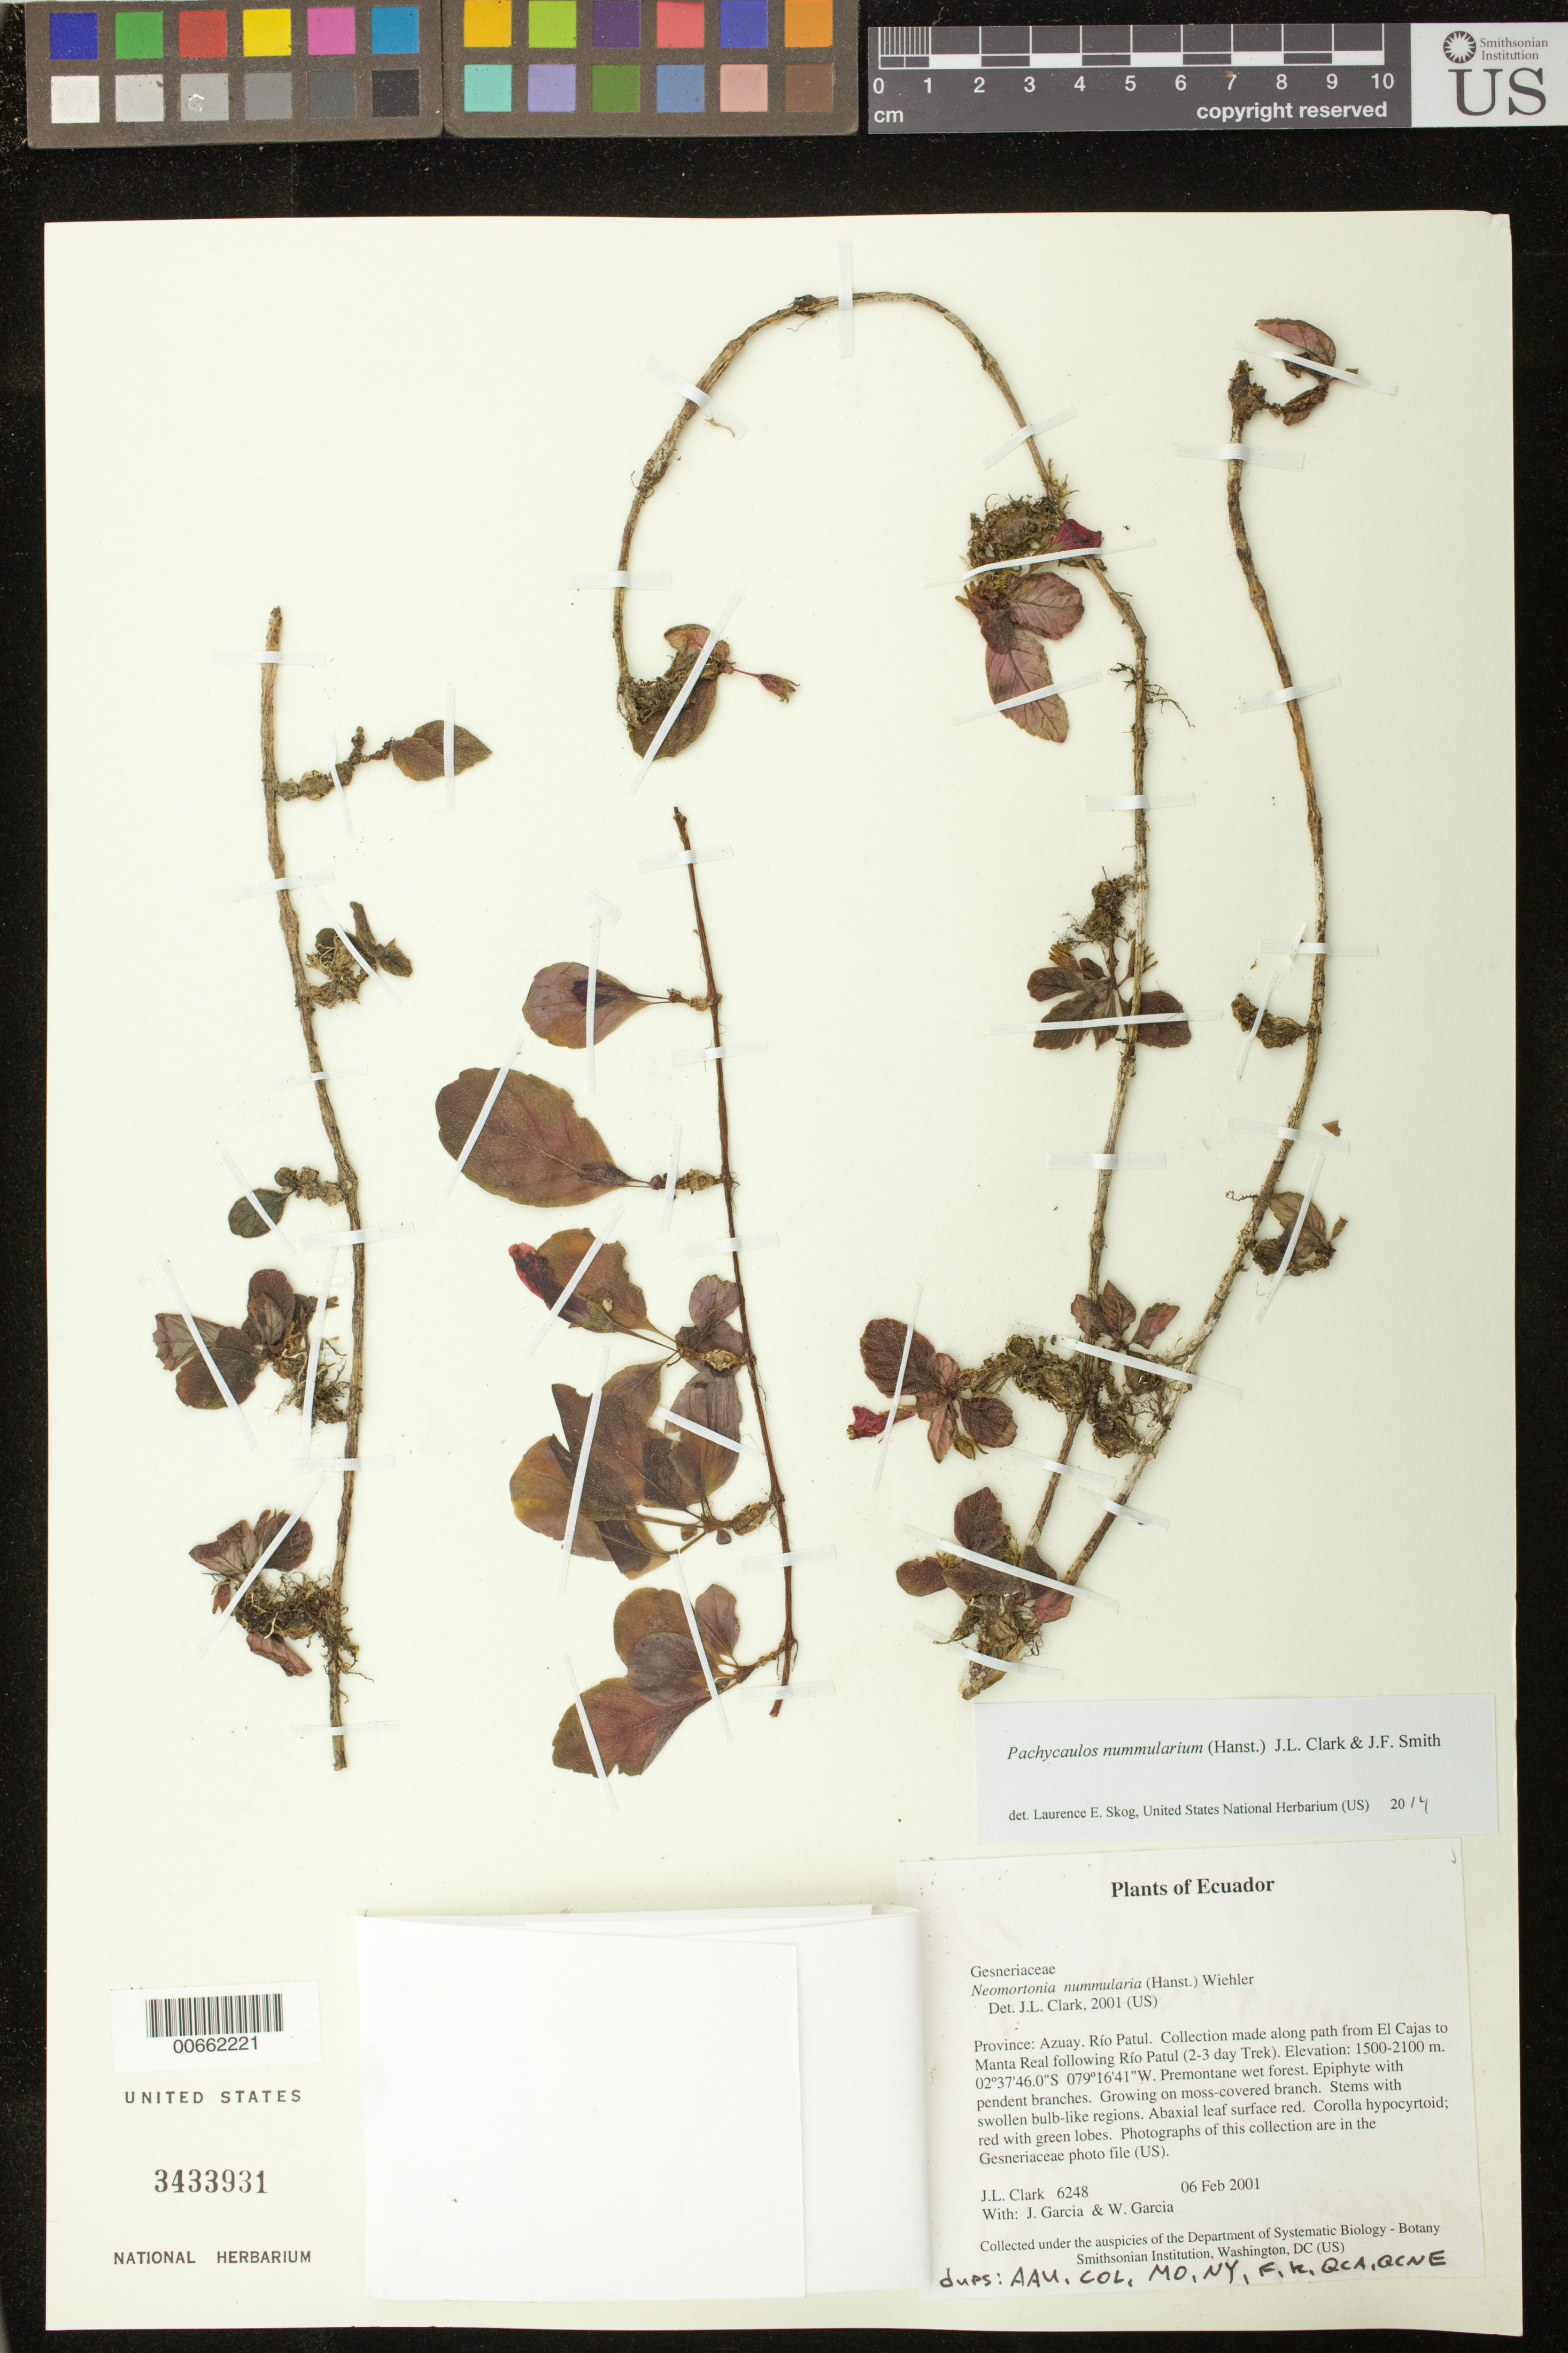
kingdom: Plantae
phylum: Tracheophyta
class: Magnoliopsida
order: Lamiales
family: Gesneriaceae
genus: Pachycaulos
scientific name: Pachycaulos nummularia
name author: (Hanst.) J.L. Clark & J.F. Sm.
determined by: Skog, Laurence E.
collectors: J. L. Clark, J. Garcia & W. Garcia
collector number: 6248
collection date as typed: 06 Feb 2001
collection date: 2001-02-06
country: Ecuador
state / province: Azuay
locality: Río Patul. Collection made along path from El Cajas to Manta Real following Río Patul (2-3 day Trek).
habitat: Premontane wet forest.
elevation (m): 1500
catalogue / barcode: US 3433931